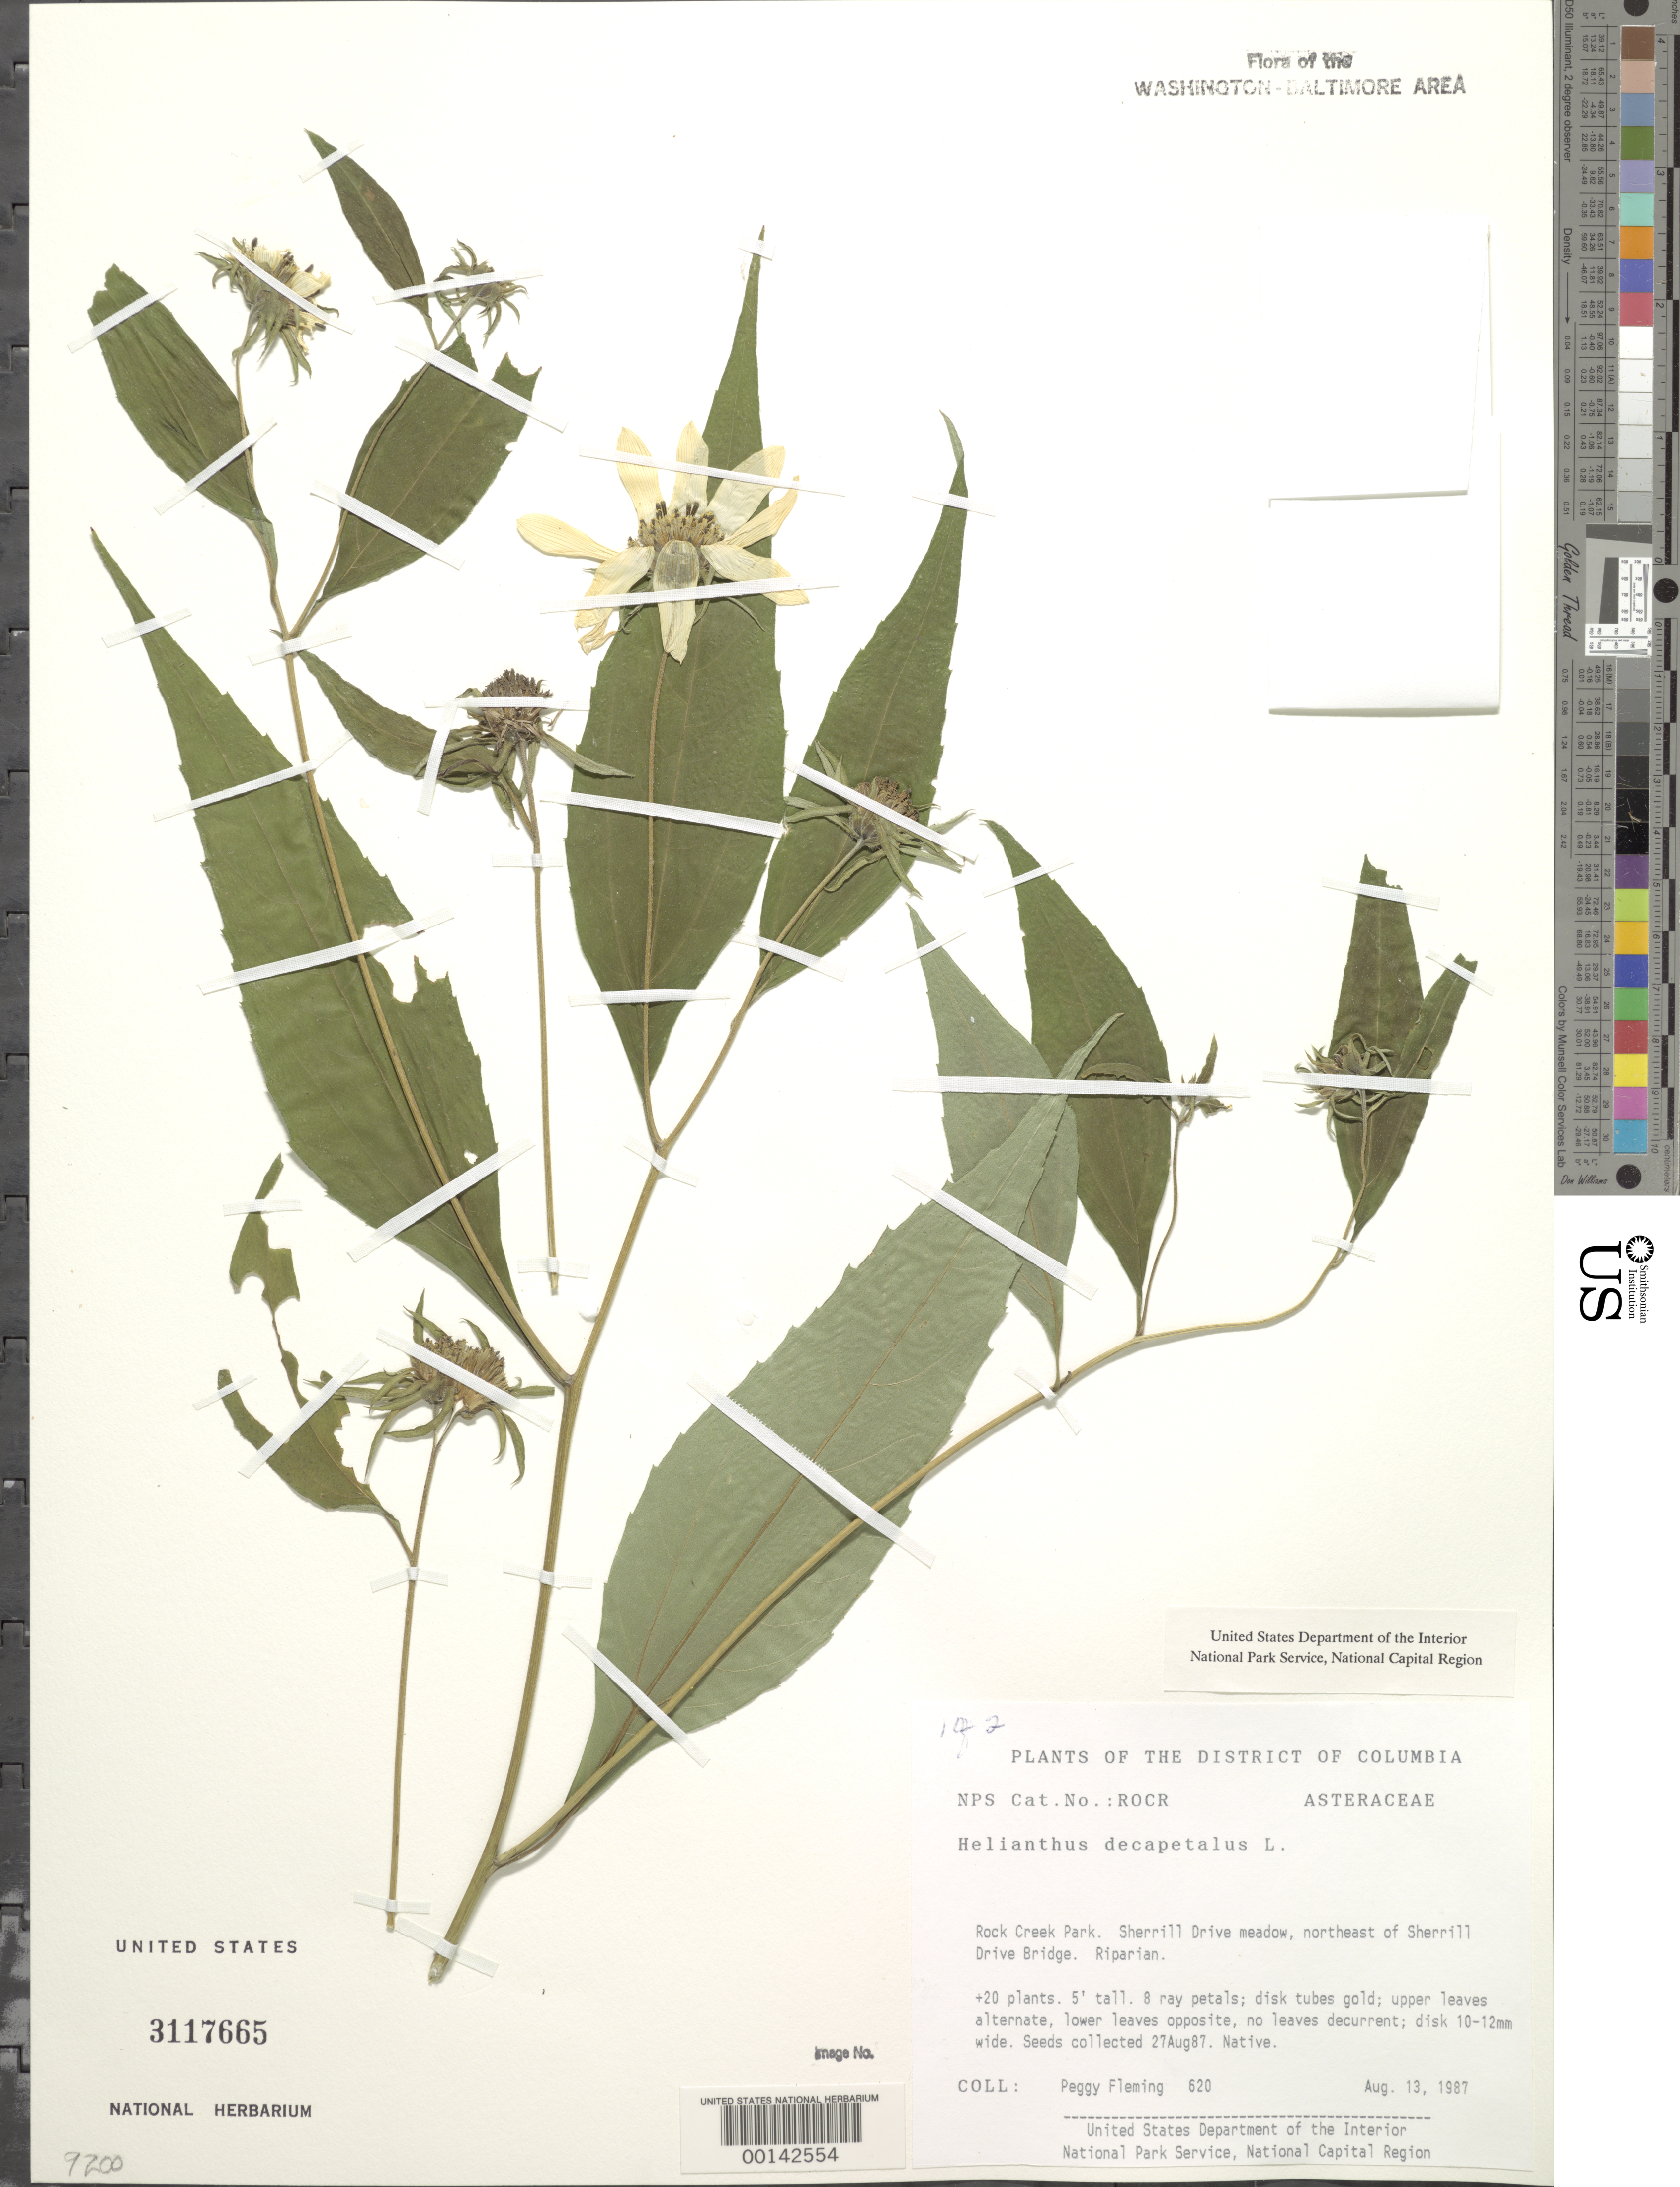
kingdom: Plantae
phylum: Tracheophyta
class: Magnoliopsida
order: Asterales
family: Asteraceae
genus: Helianthus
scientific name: Helianthus decapetalus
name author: L.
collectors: P. Fleming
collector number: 620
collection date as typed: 13 Aug 1987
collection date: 1987-08-13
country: United States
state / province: District of Columbia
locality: Rock Creek Park. Sherrill Drive meadow, northeast of Sherrill Drive Bridge. Rock Creek Park & vicinity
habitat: Riparian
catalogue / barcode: US 3117665